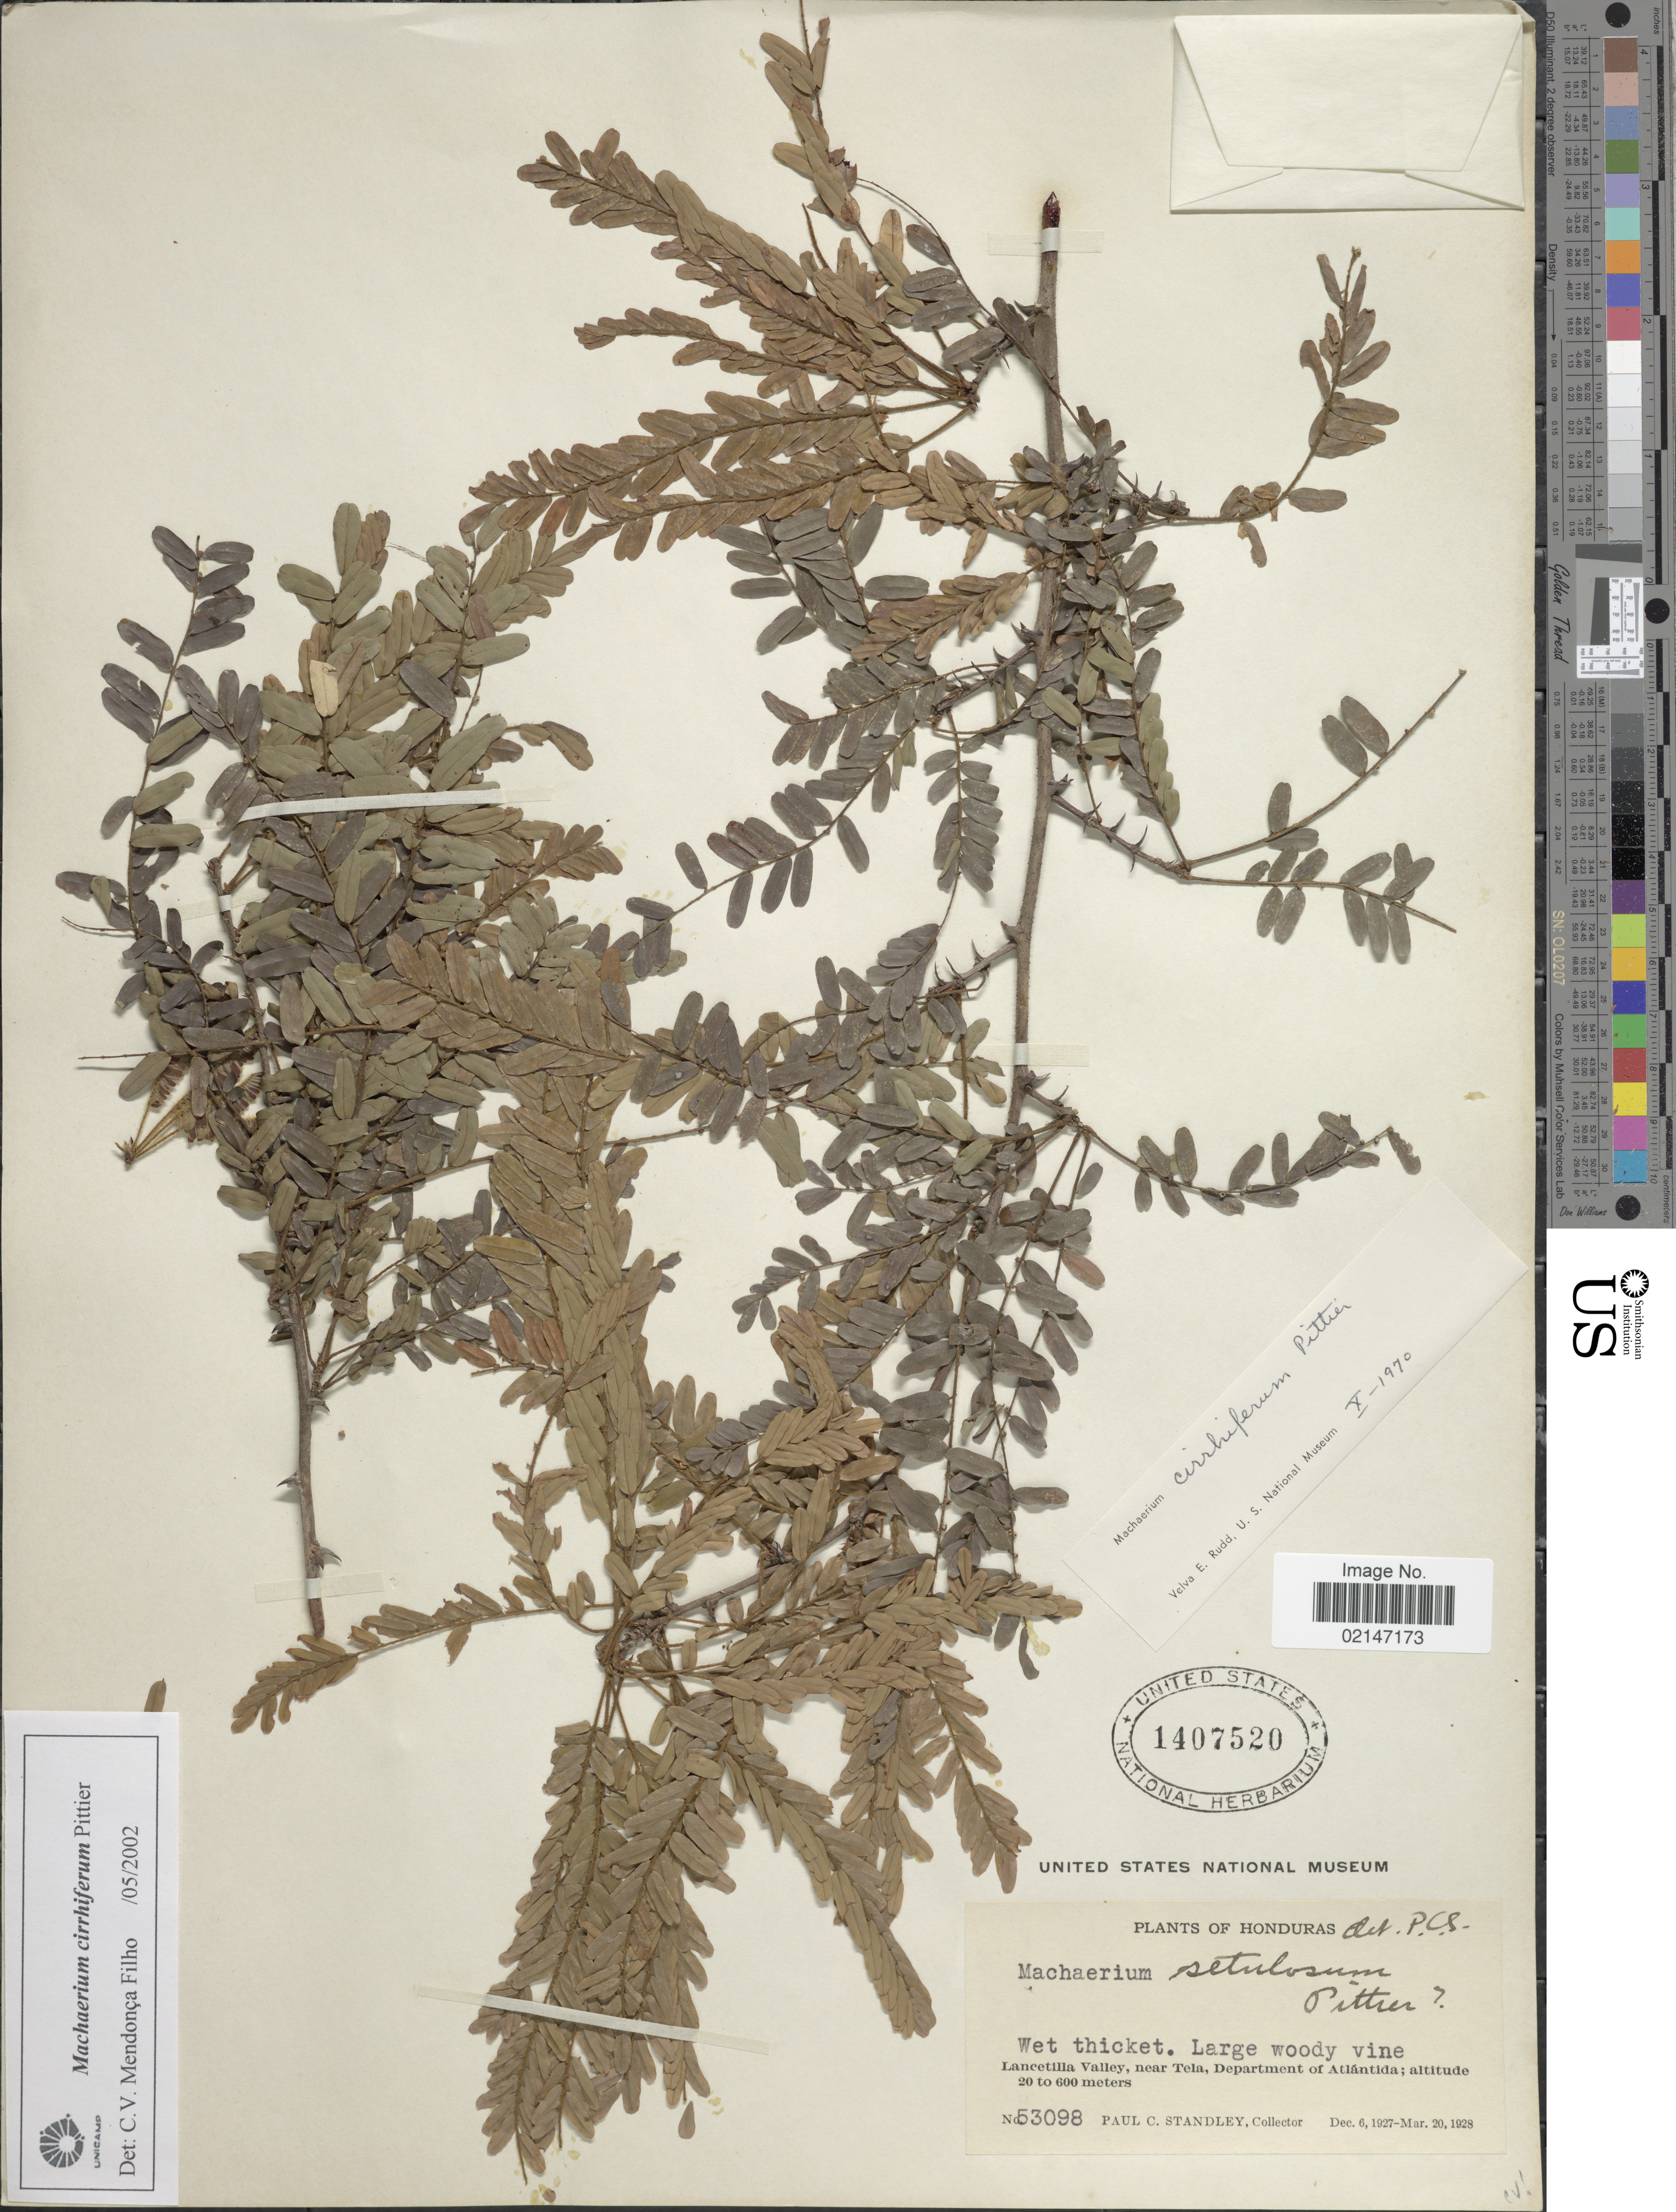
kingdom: Plantae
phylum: Tracheophyta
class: Magnoliopsida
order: Fabales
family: Fabaceae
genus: Machaerium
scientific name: Machaerium cirrhiferum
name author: Pittier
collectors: P. C. Standley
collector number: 53098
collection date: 1927-12-06/1928-03-20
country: Honduras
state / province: Atlántida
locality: Lancetilla Valley, near Tela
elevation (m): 20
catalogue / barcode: US 1407520